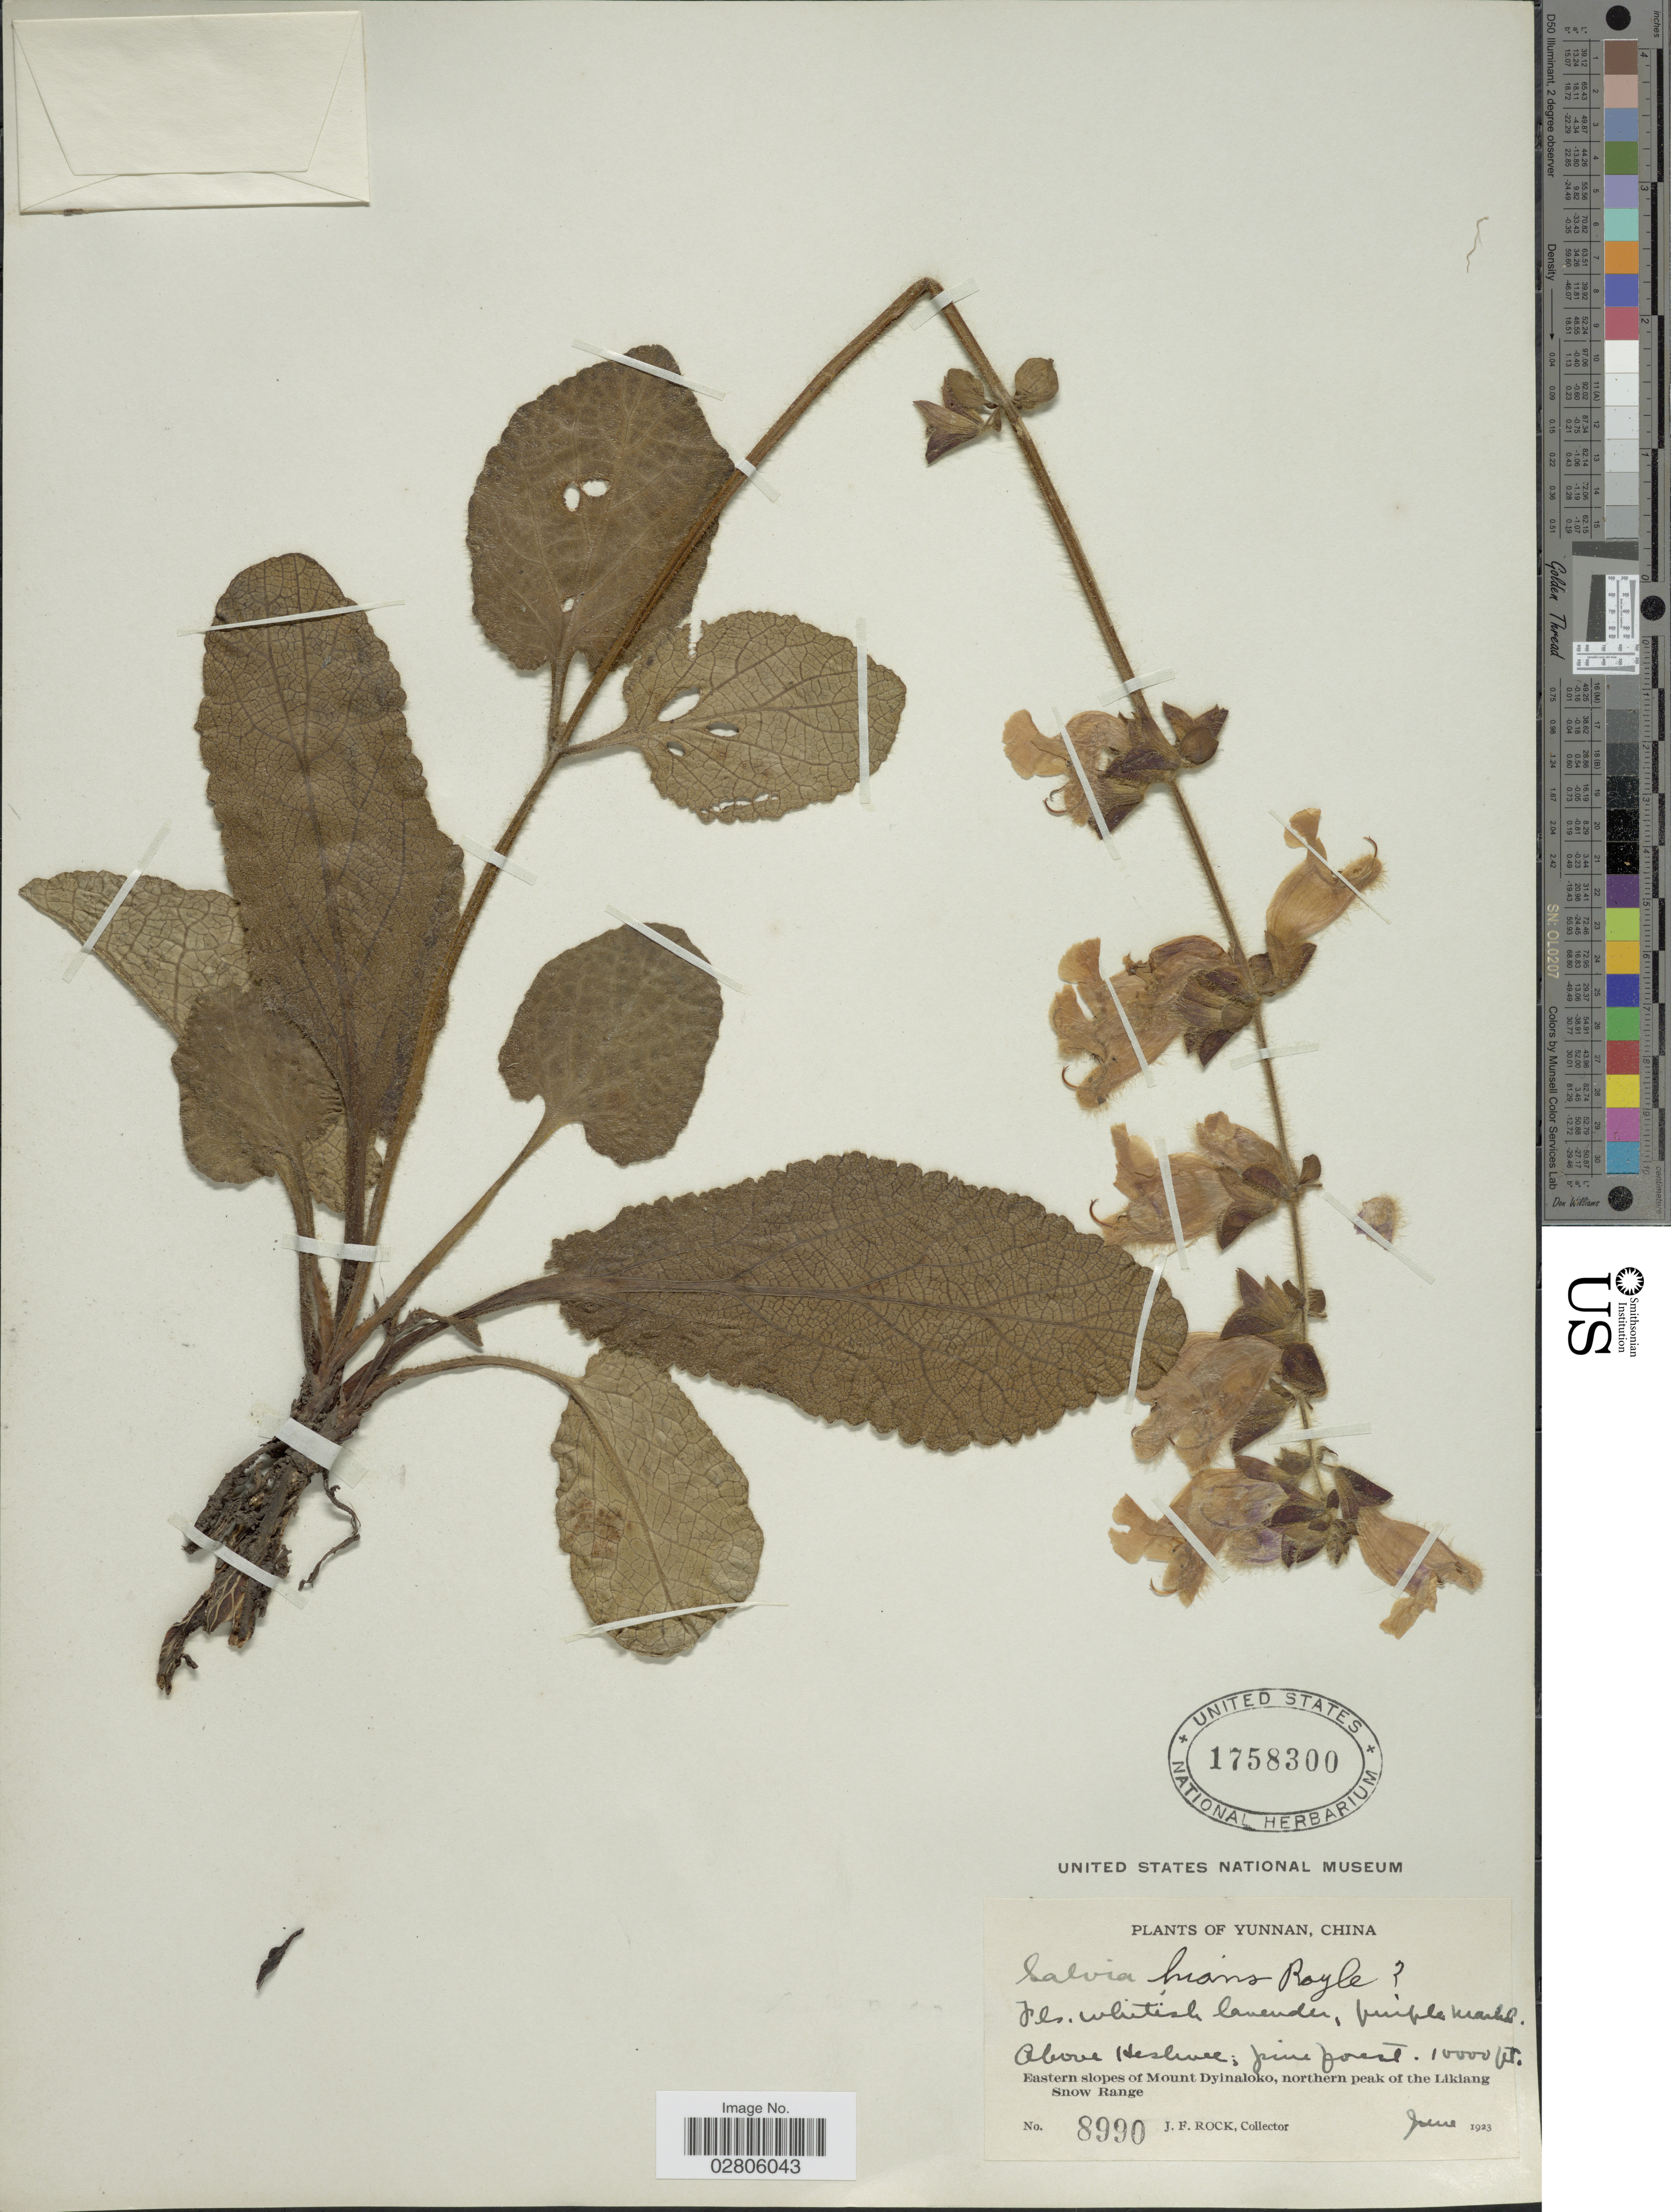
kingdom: Plantae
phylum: Tracheophyta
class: Magnoliopsida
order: Lamiales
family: Lamiaceae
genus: Salvia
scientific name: Salvia hians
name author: Royle ex Benth.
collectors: J. Rock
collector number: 8990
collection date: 1923-06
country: China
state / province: Yunnan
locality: Above Heshwe, Pine Forest. Eastern slopes of Mount Dyinaloko, northern peak of the Likiang Snow Range.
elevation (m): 3048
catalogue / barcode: US 1758300